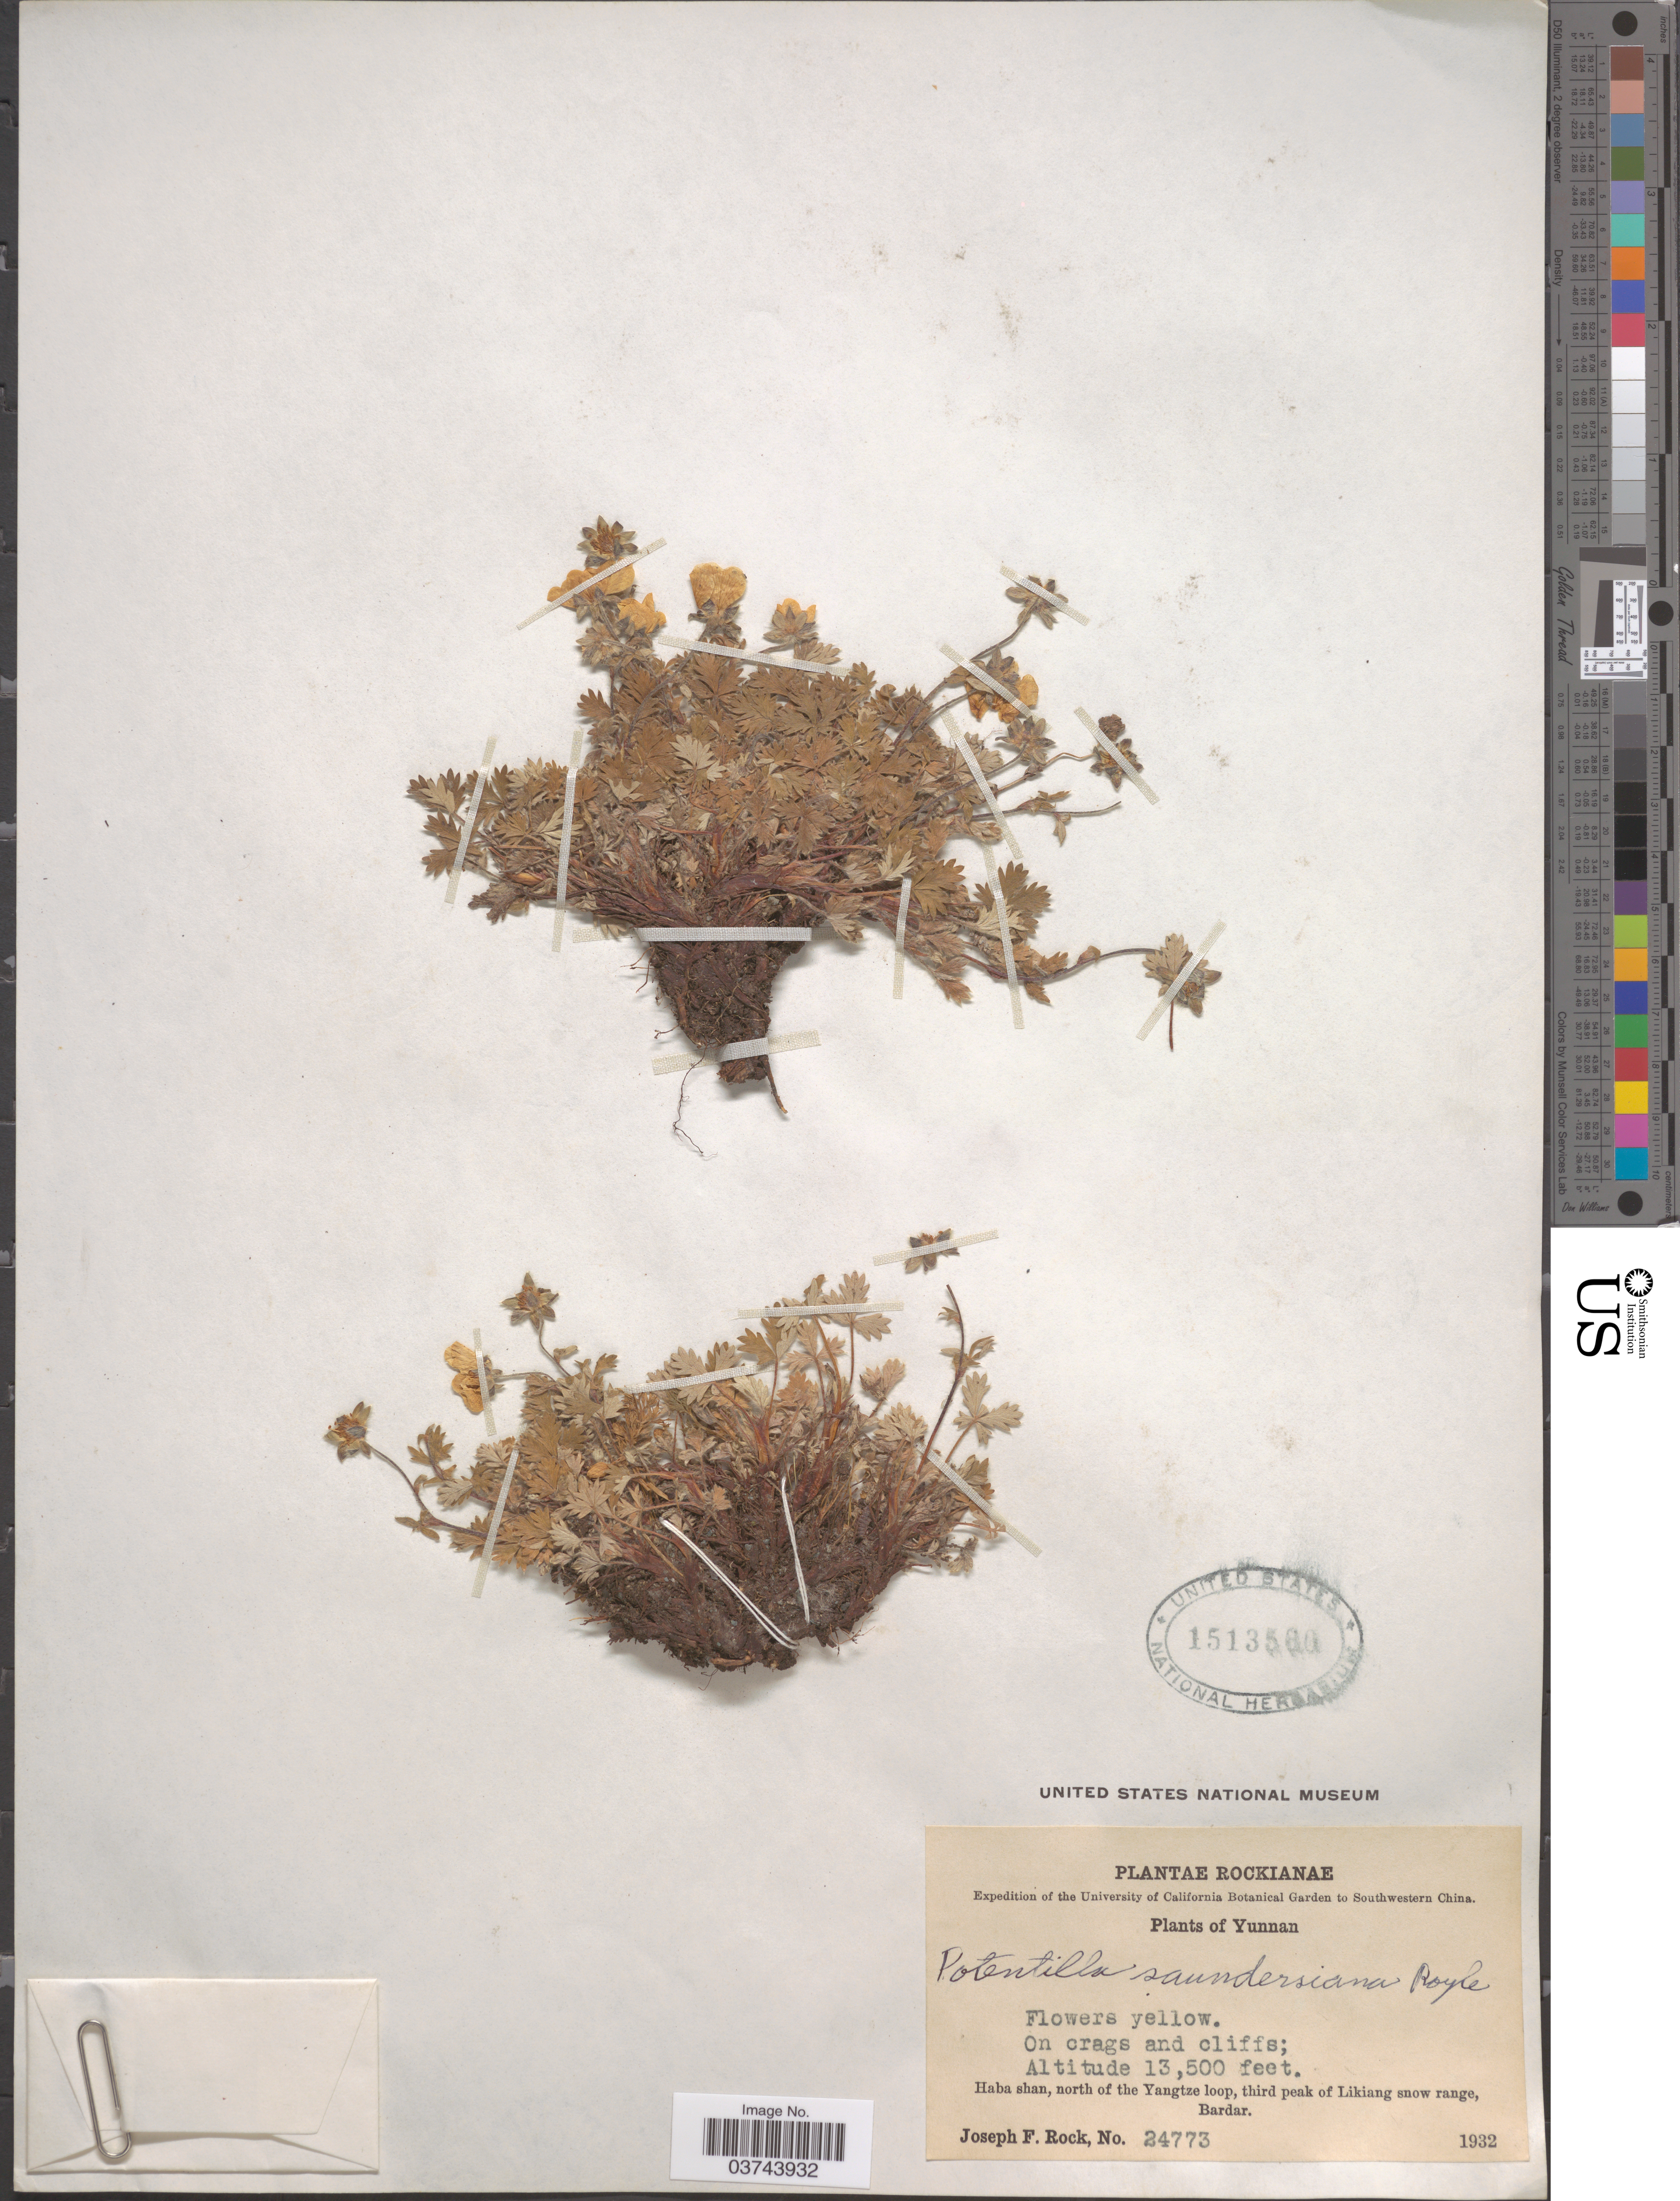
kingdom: Plantae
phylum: Tracheophyta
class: Magnoliopsida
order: Rosales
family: Rosaceae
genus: Potentilla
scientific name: Potentilla saundersiana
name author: Royle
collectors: J. F. Rock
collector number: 24773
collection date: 1932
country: China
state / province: Yunnan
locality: Southwestern China. Haba shan, north of the Yangtze loop, third peak of Likiang snow range, Bardar.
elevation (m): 4115